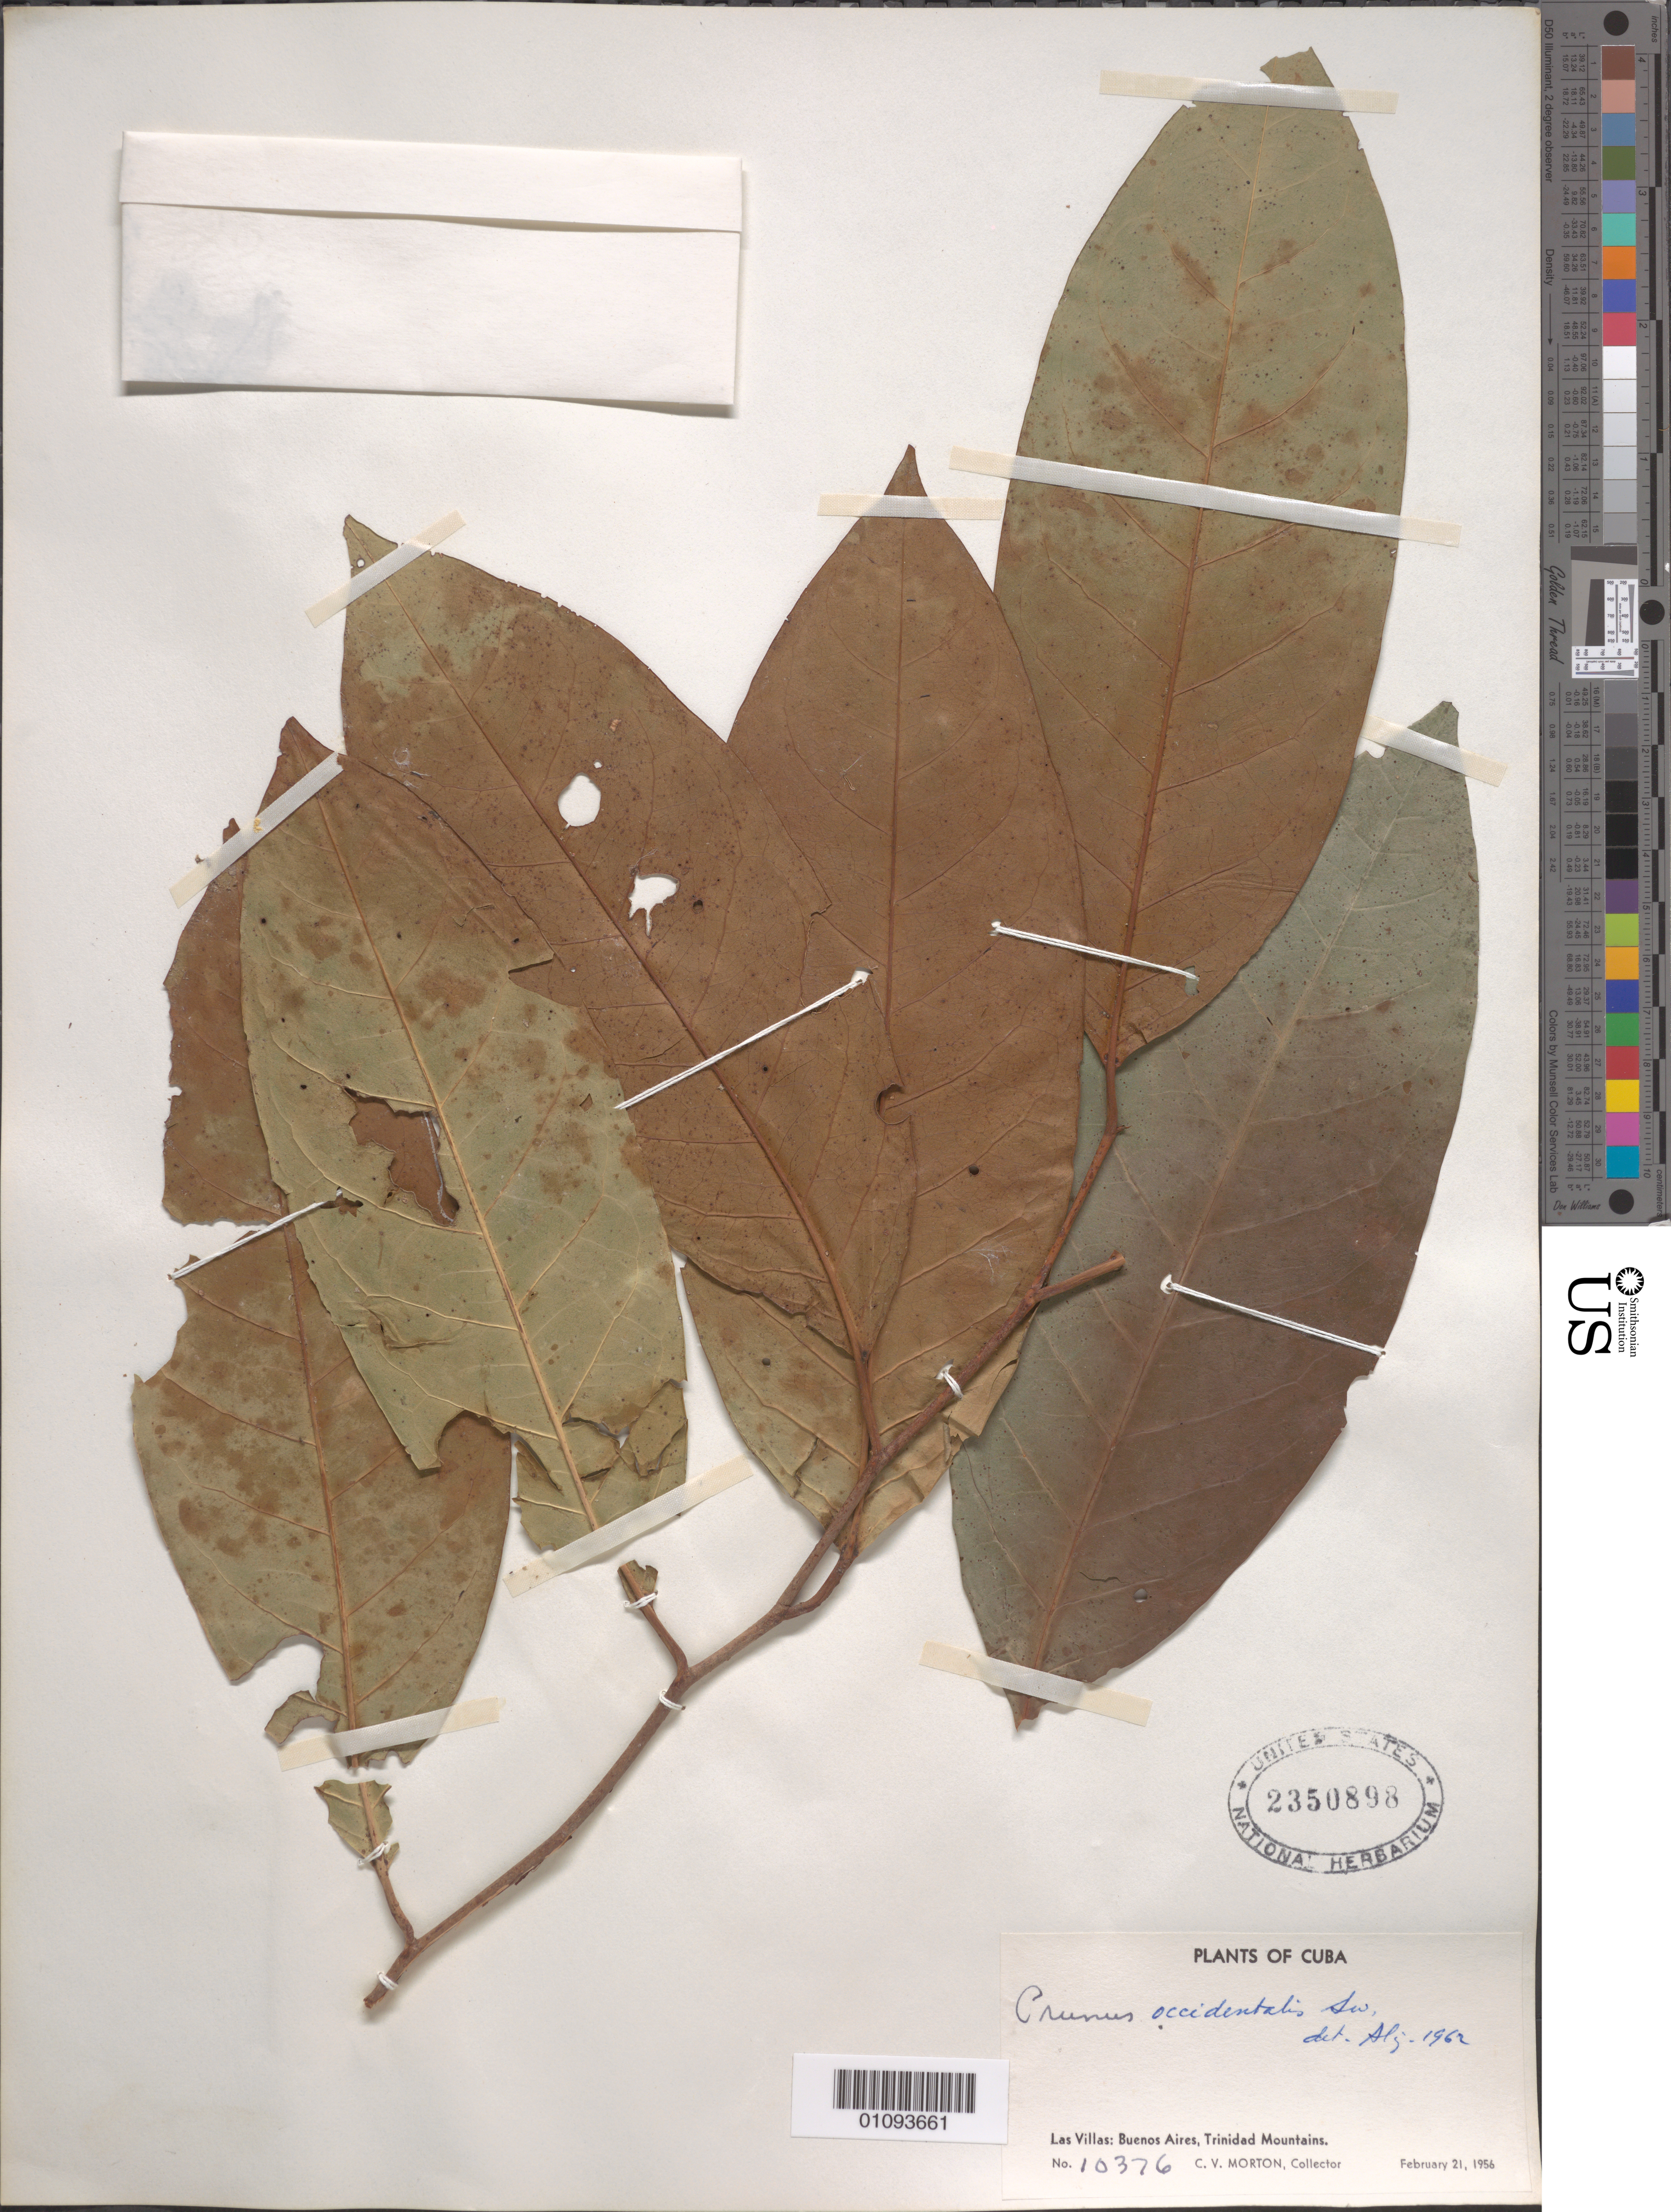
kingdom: Plantae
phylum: Tracheophyta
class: Magnoliopsida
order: Rosales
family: Rosaceae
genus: Prunus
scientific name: Prunus occidentalis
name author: Sw.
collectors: C. V. Morton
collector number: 10376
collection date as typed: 21 Feb 1956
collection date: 1956-02-21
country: Cuba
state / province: Cienfuegos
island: Cuba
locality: Las Villas: Buenos Aires, Trinidad Mountains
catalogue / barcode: US 2350898